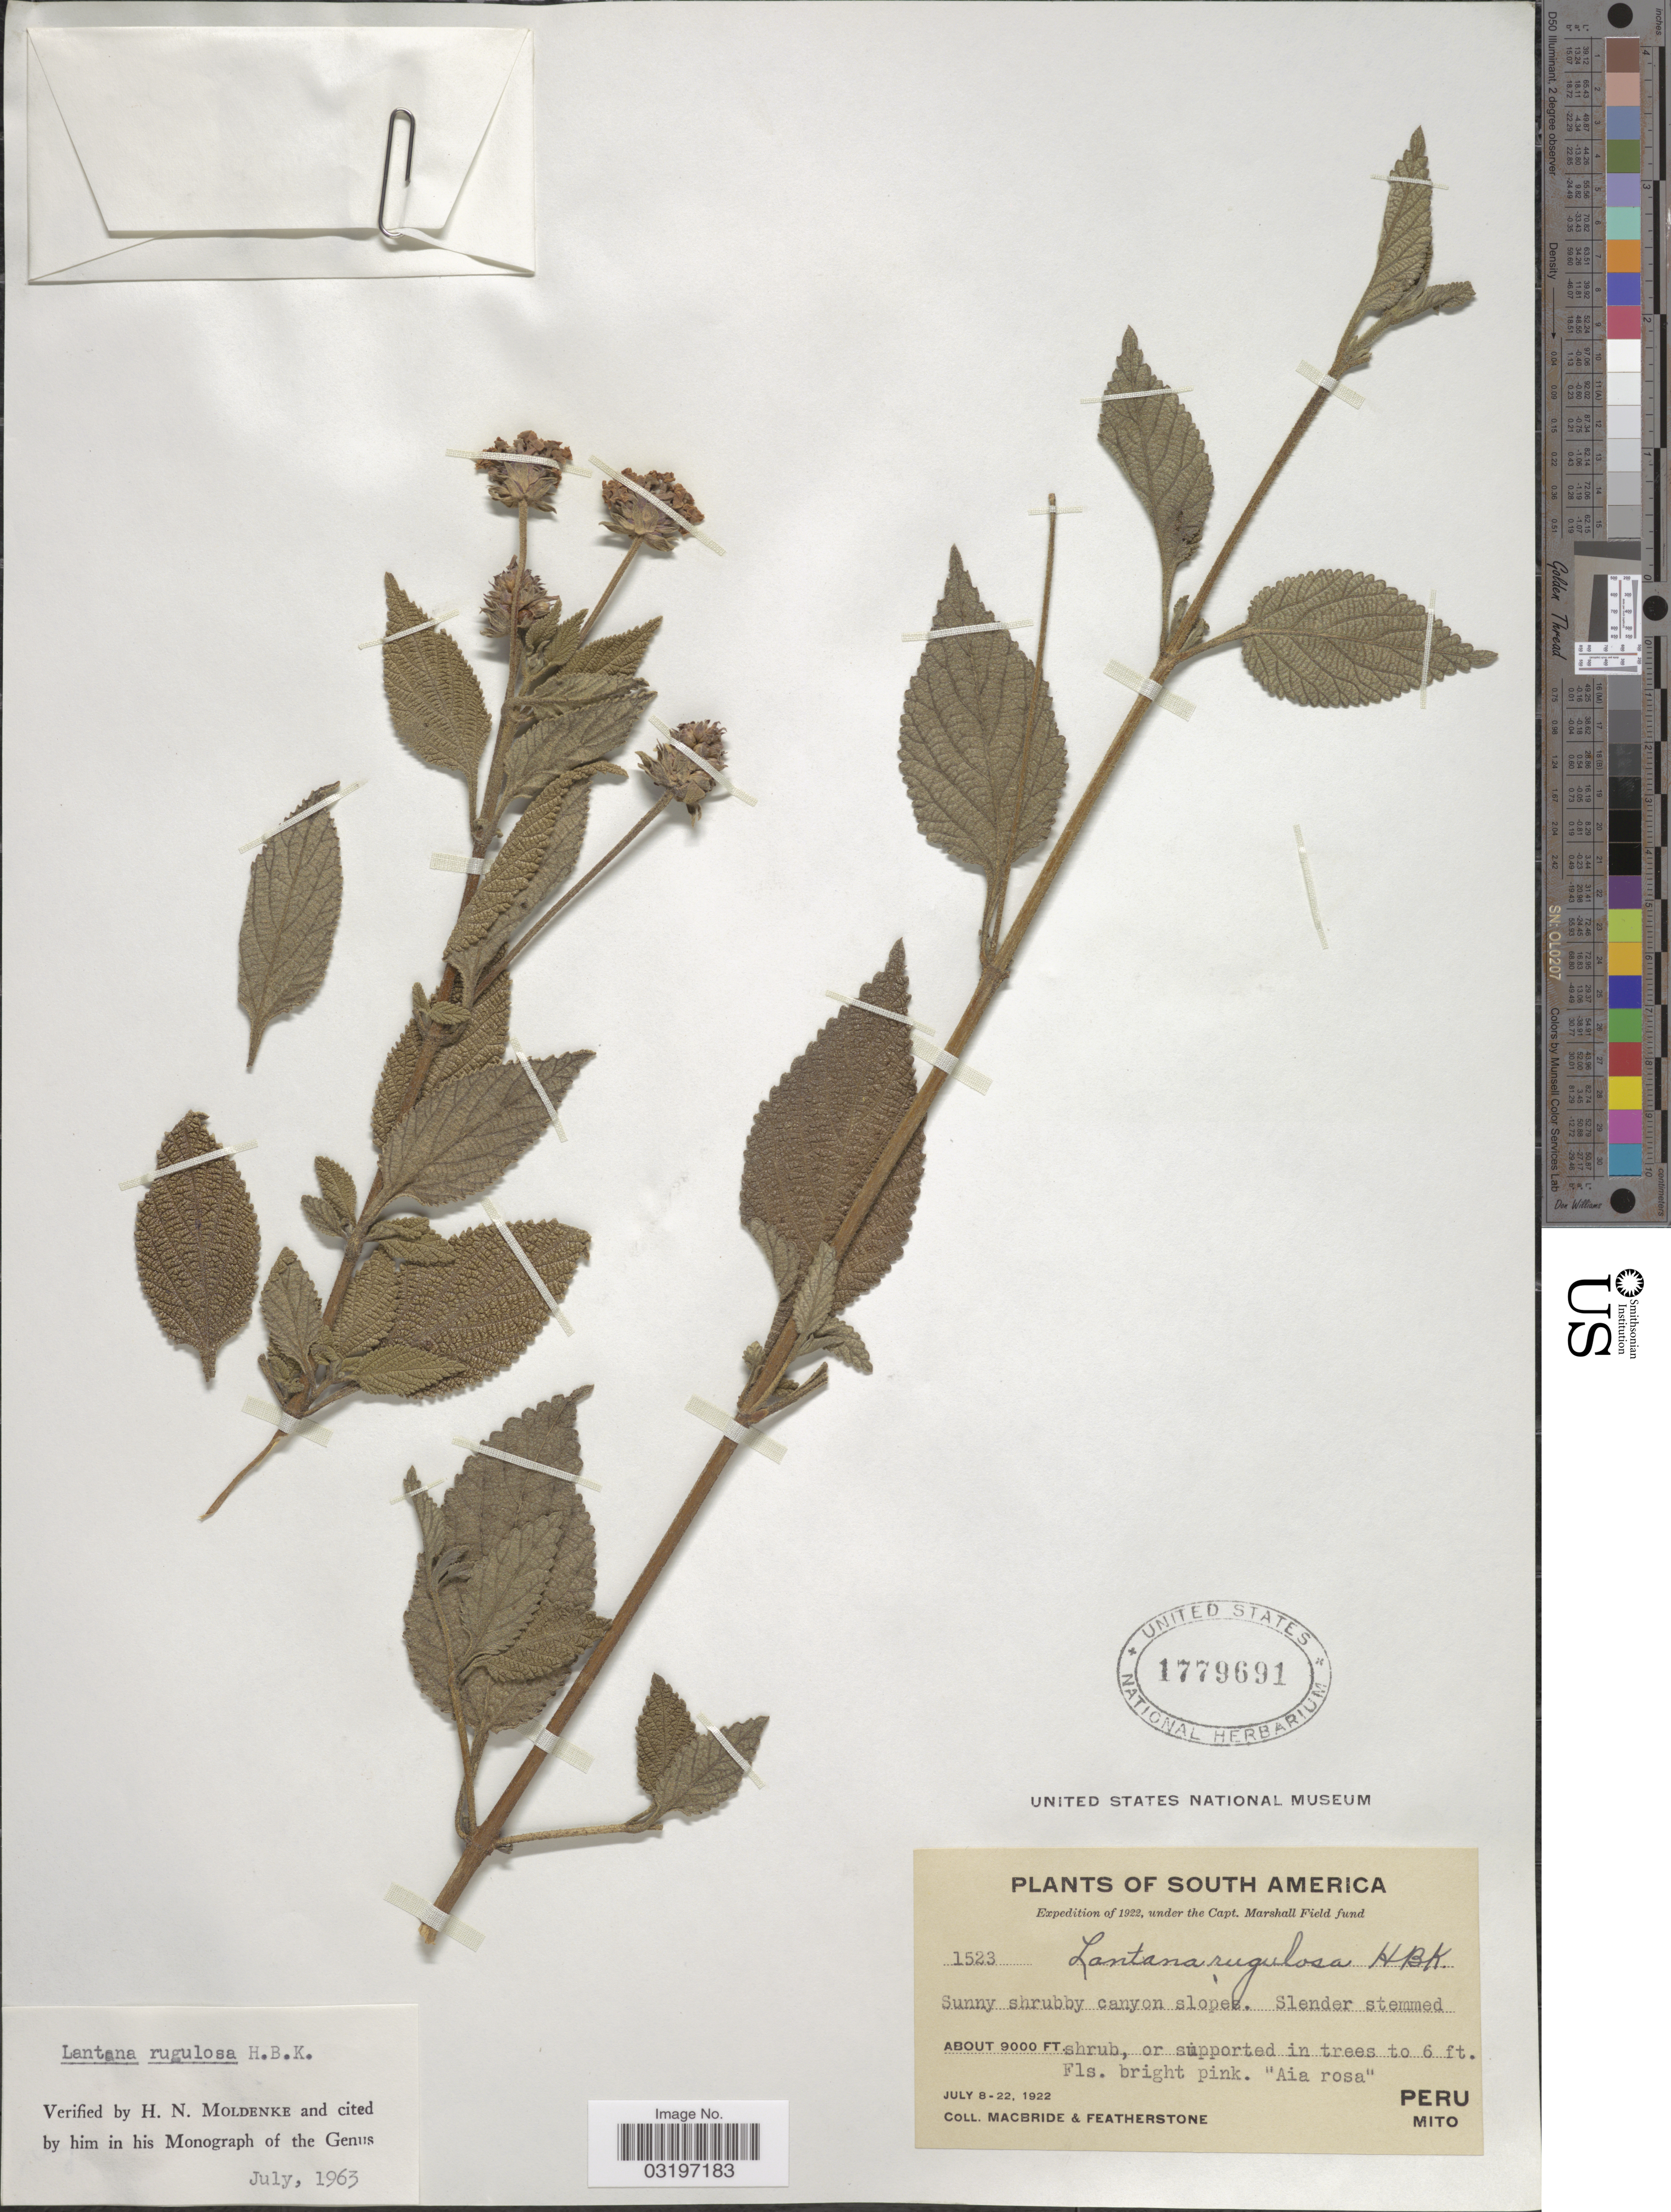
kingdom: Plantae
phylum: Tracheophyta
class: Magnoliopsida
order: Lamiales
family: Verbenaceae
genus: Lantana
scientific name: Lantana rugulosa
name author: Kunth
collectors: Macbride, -- & -. Featherstone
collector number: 1523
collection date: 1922-07-08/1922-07-22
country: Peru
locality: Mito.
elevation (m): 2743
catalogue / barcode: US 1779691